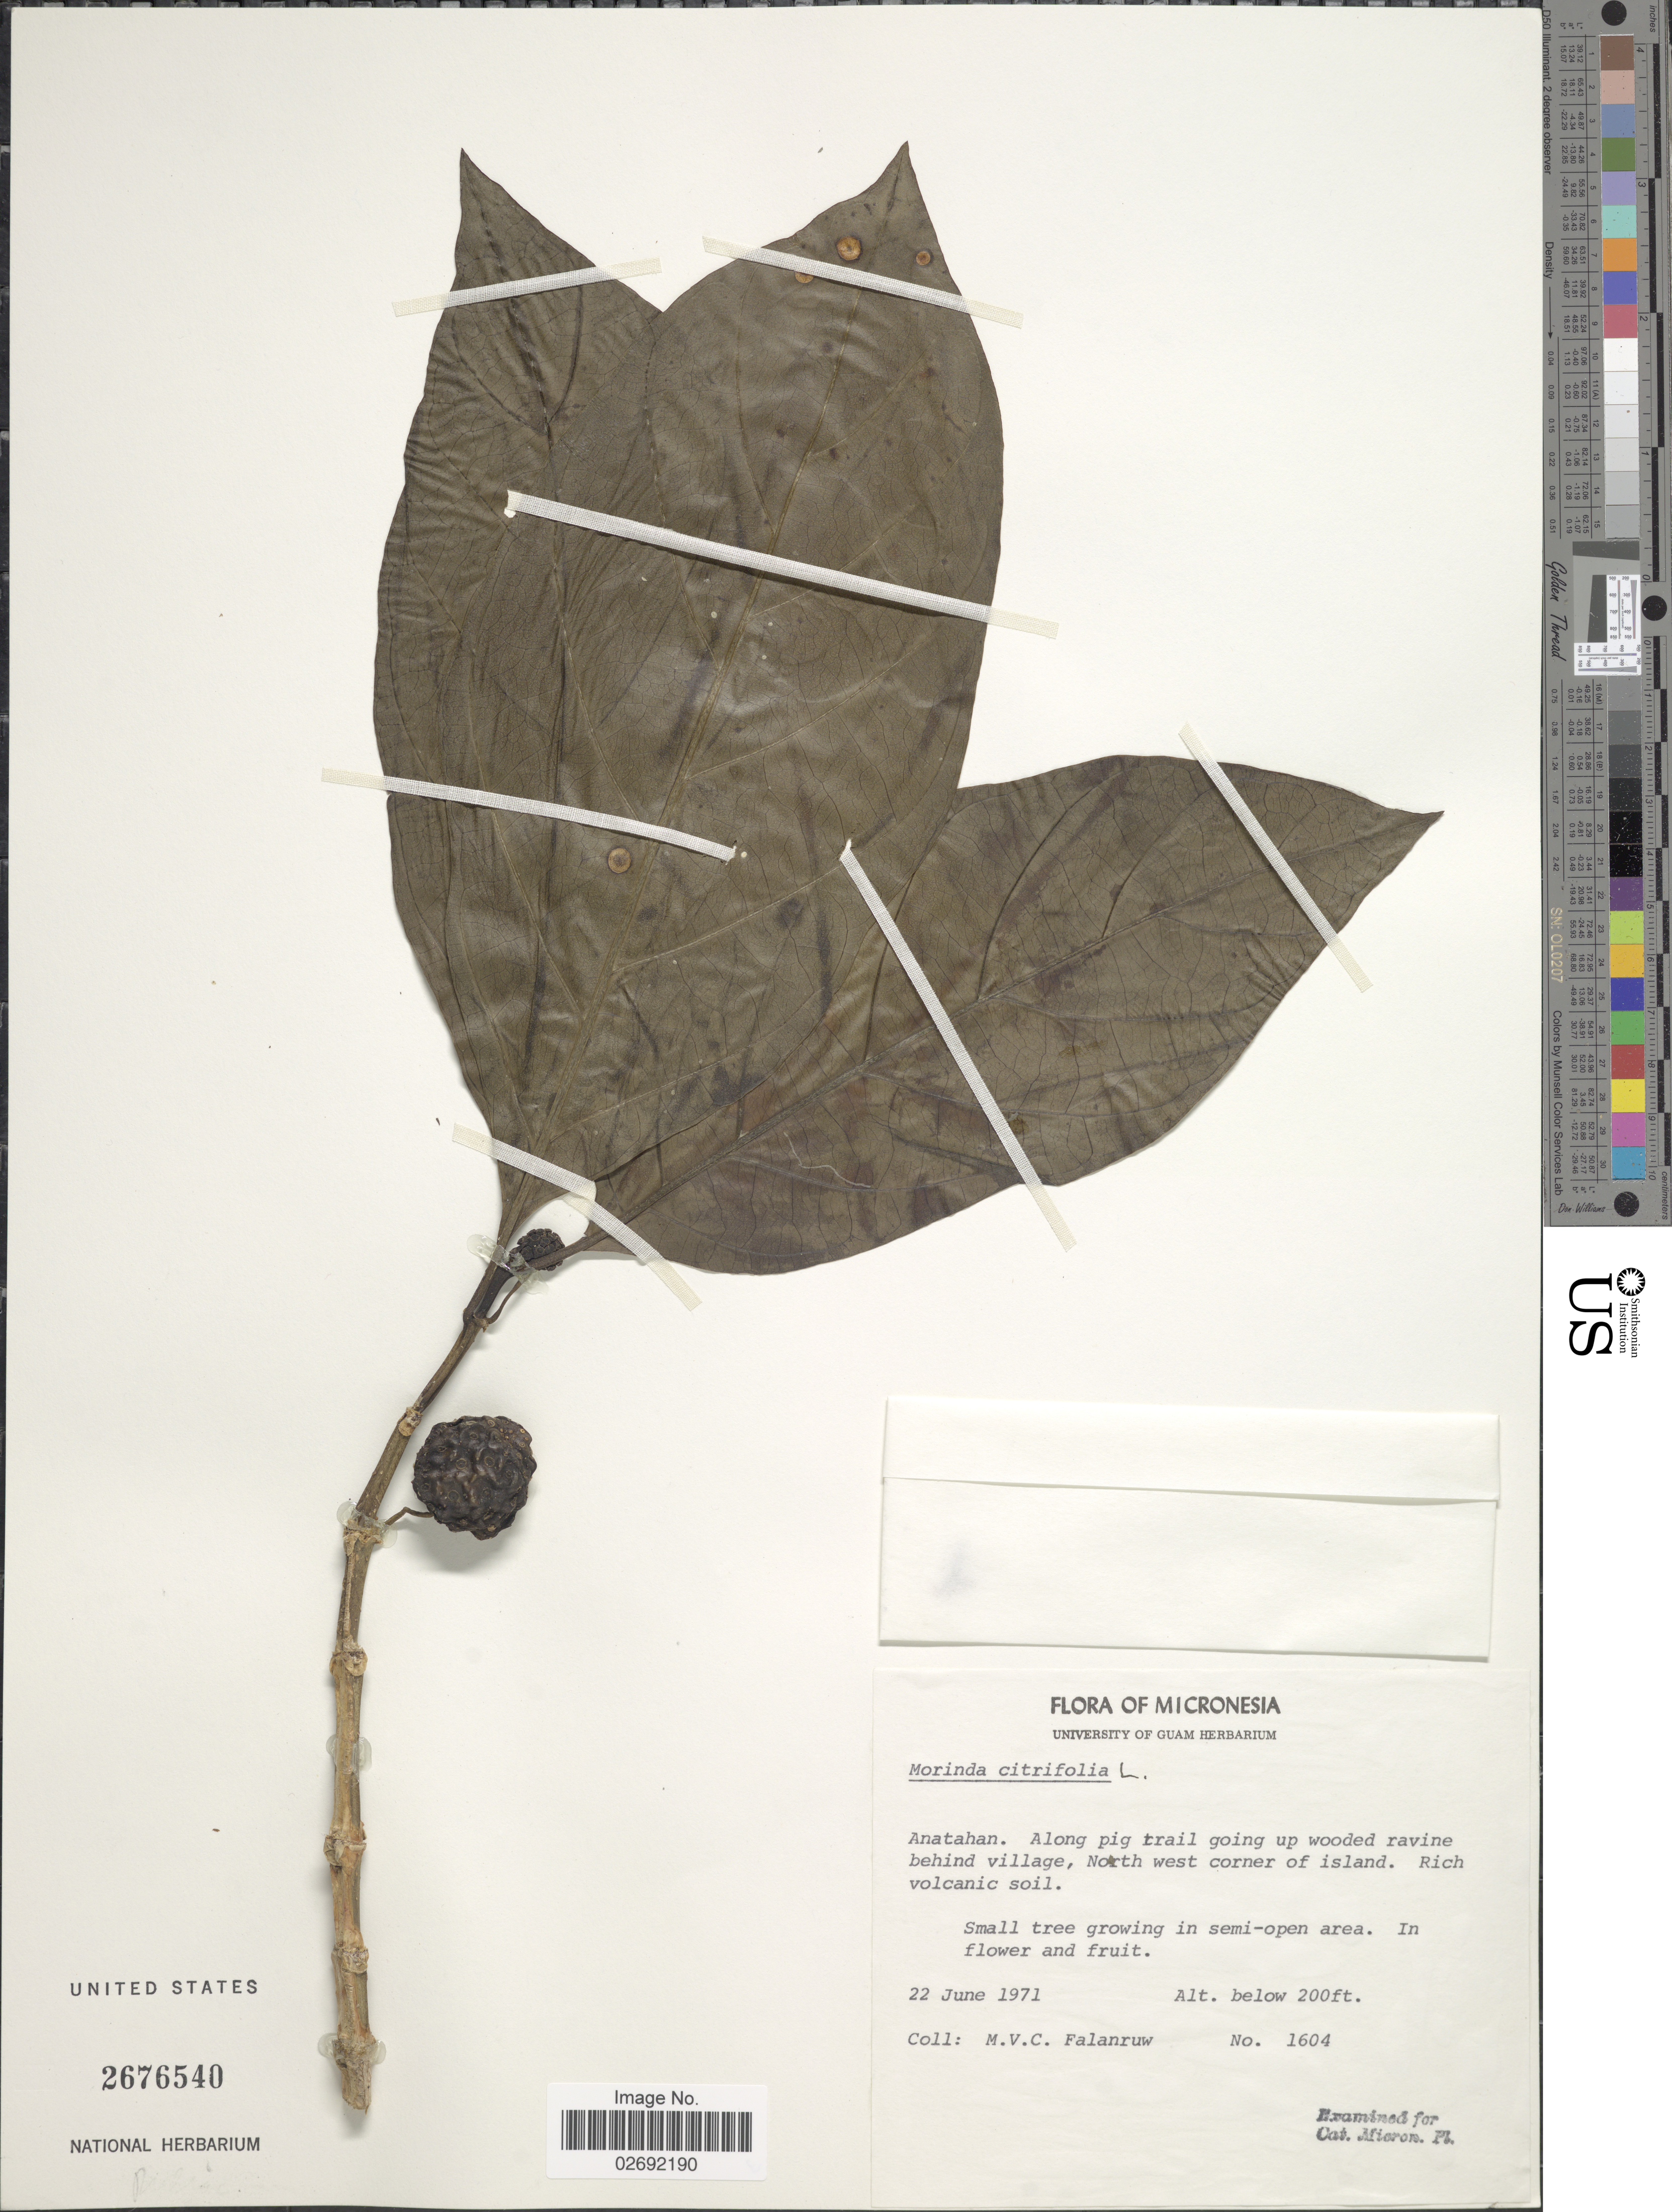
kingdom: Plantae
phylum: Tracheophyta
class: Magnoliopsida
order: Gentianales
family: Rubiaceae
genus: Morinda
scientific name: Morinda citrifolia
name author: L.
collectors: M. V. Falanruw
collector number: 1604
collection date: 1971-06-22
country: Northern Mariana Islands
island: Anatahan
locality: Anatahan, North west corner of island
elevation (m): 61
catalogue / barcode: US 2676540